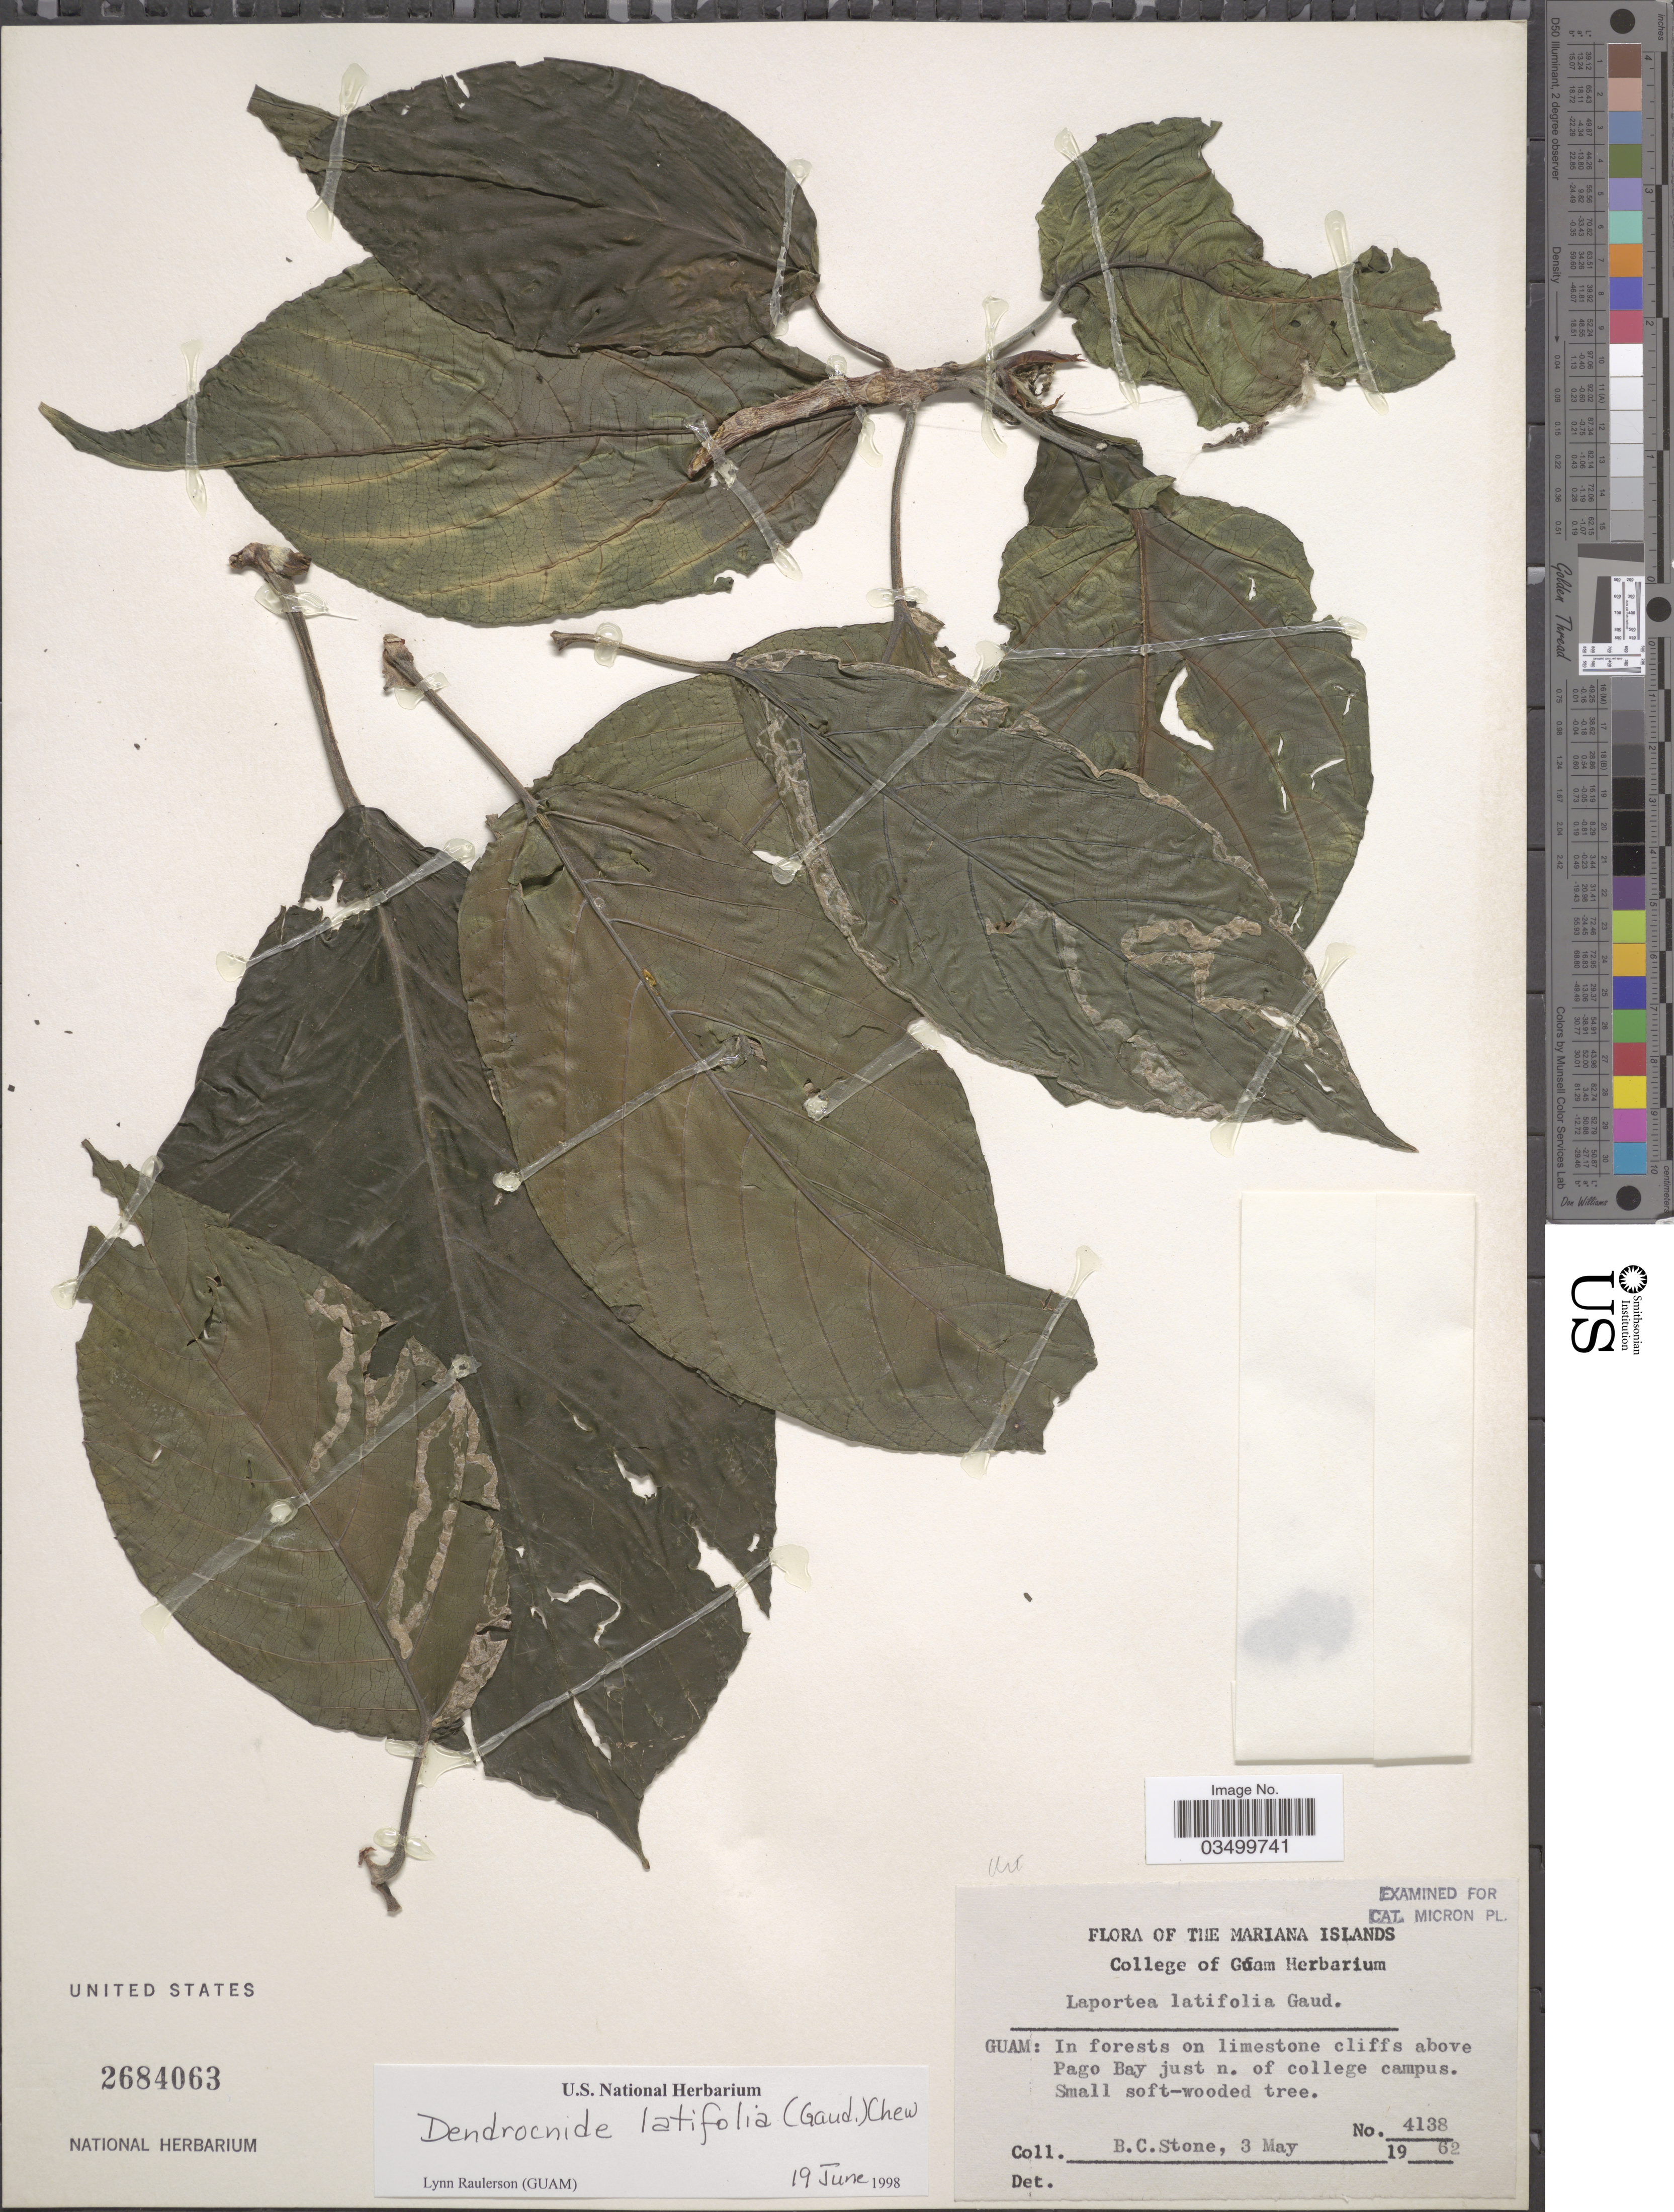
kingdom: Plantae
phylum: Tracheophyta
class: Magnoliopsida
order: Rosales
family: Urticaceae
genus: Dendrocnide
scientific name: Dendrocnide latifolia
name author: (Gaudich.) Chew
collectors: B. C. Stone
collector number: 4138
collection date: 1962-05-03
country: Guam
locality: The Mariana Islands. In forests on limestone cliffs above Pago Bay just n. of college campus.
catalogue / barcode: US 2684063